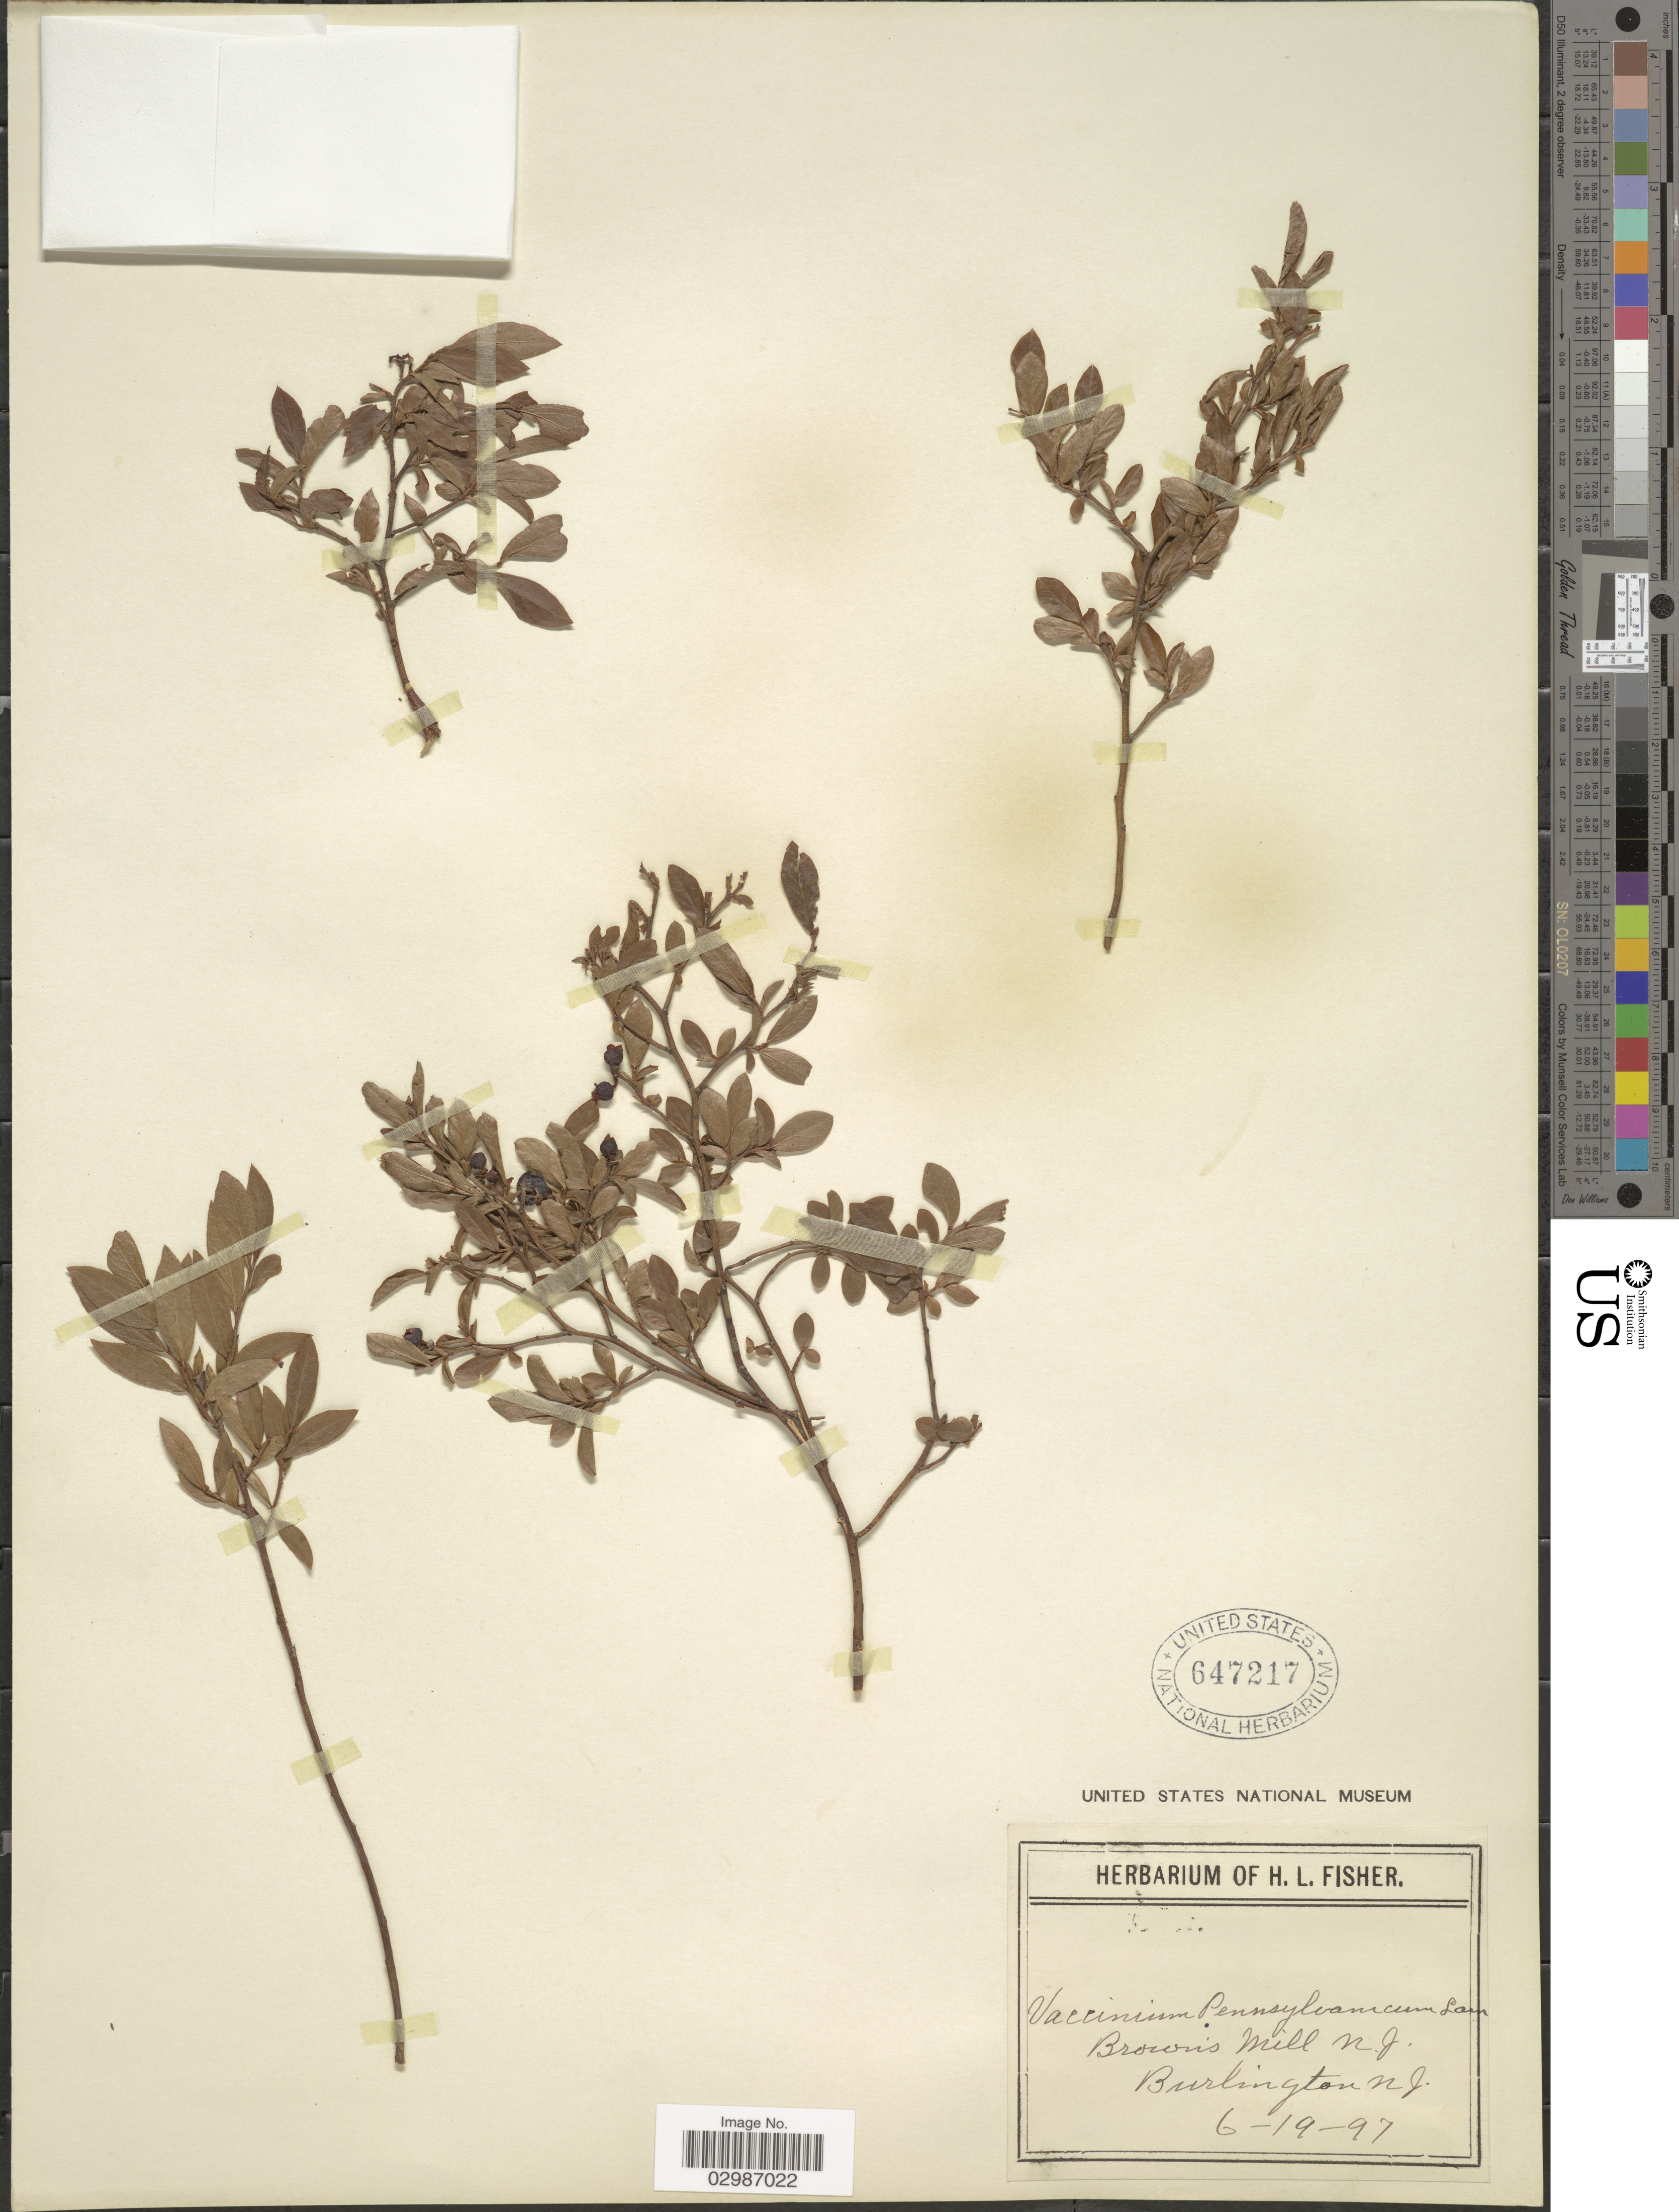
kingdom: Plantae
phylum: Tracheophyta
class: Magnoliopsida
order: Ericales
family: Ericaceae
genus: Vaccinium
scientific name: Vaccinium angustifolium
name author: Aiton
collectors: ex herb. of H. L. Fisher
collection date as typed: Transcribed d/m/y: 19/6/97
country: United States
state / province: New Jersey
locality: Brown's Mill, N.J. Burlington.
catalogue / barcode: US 647217